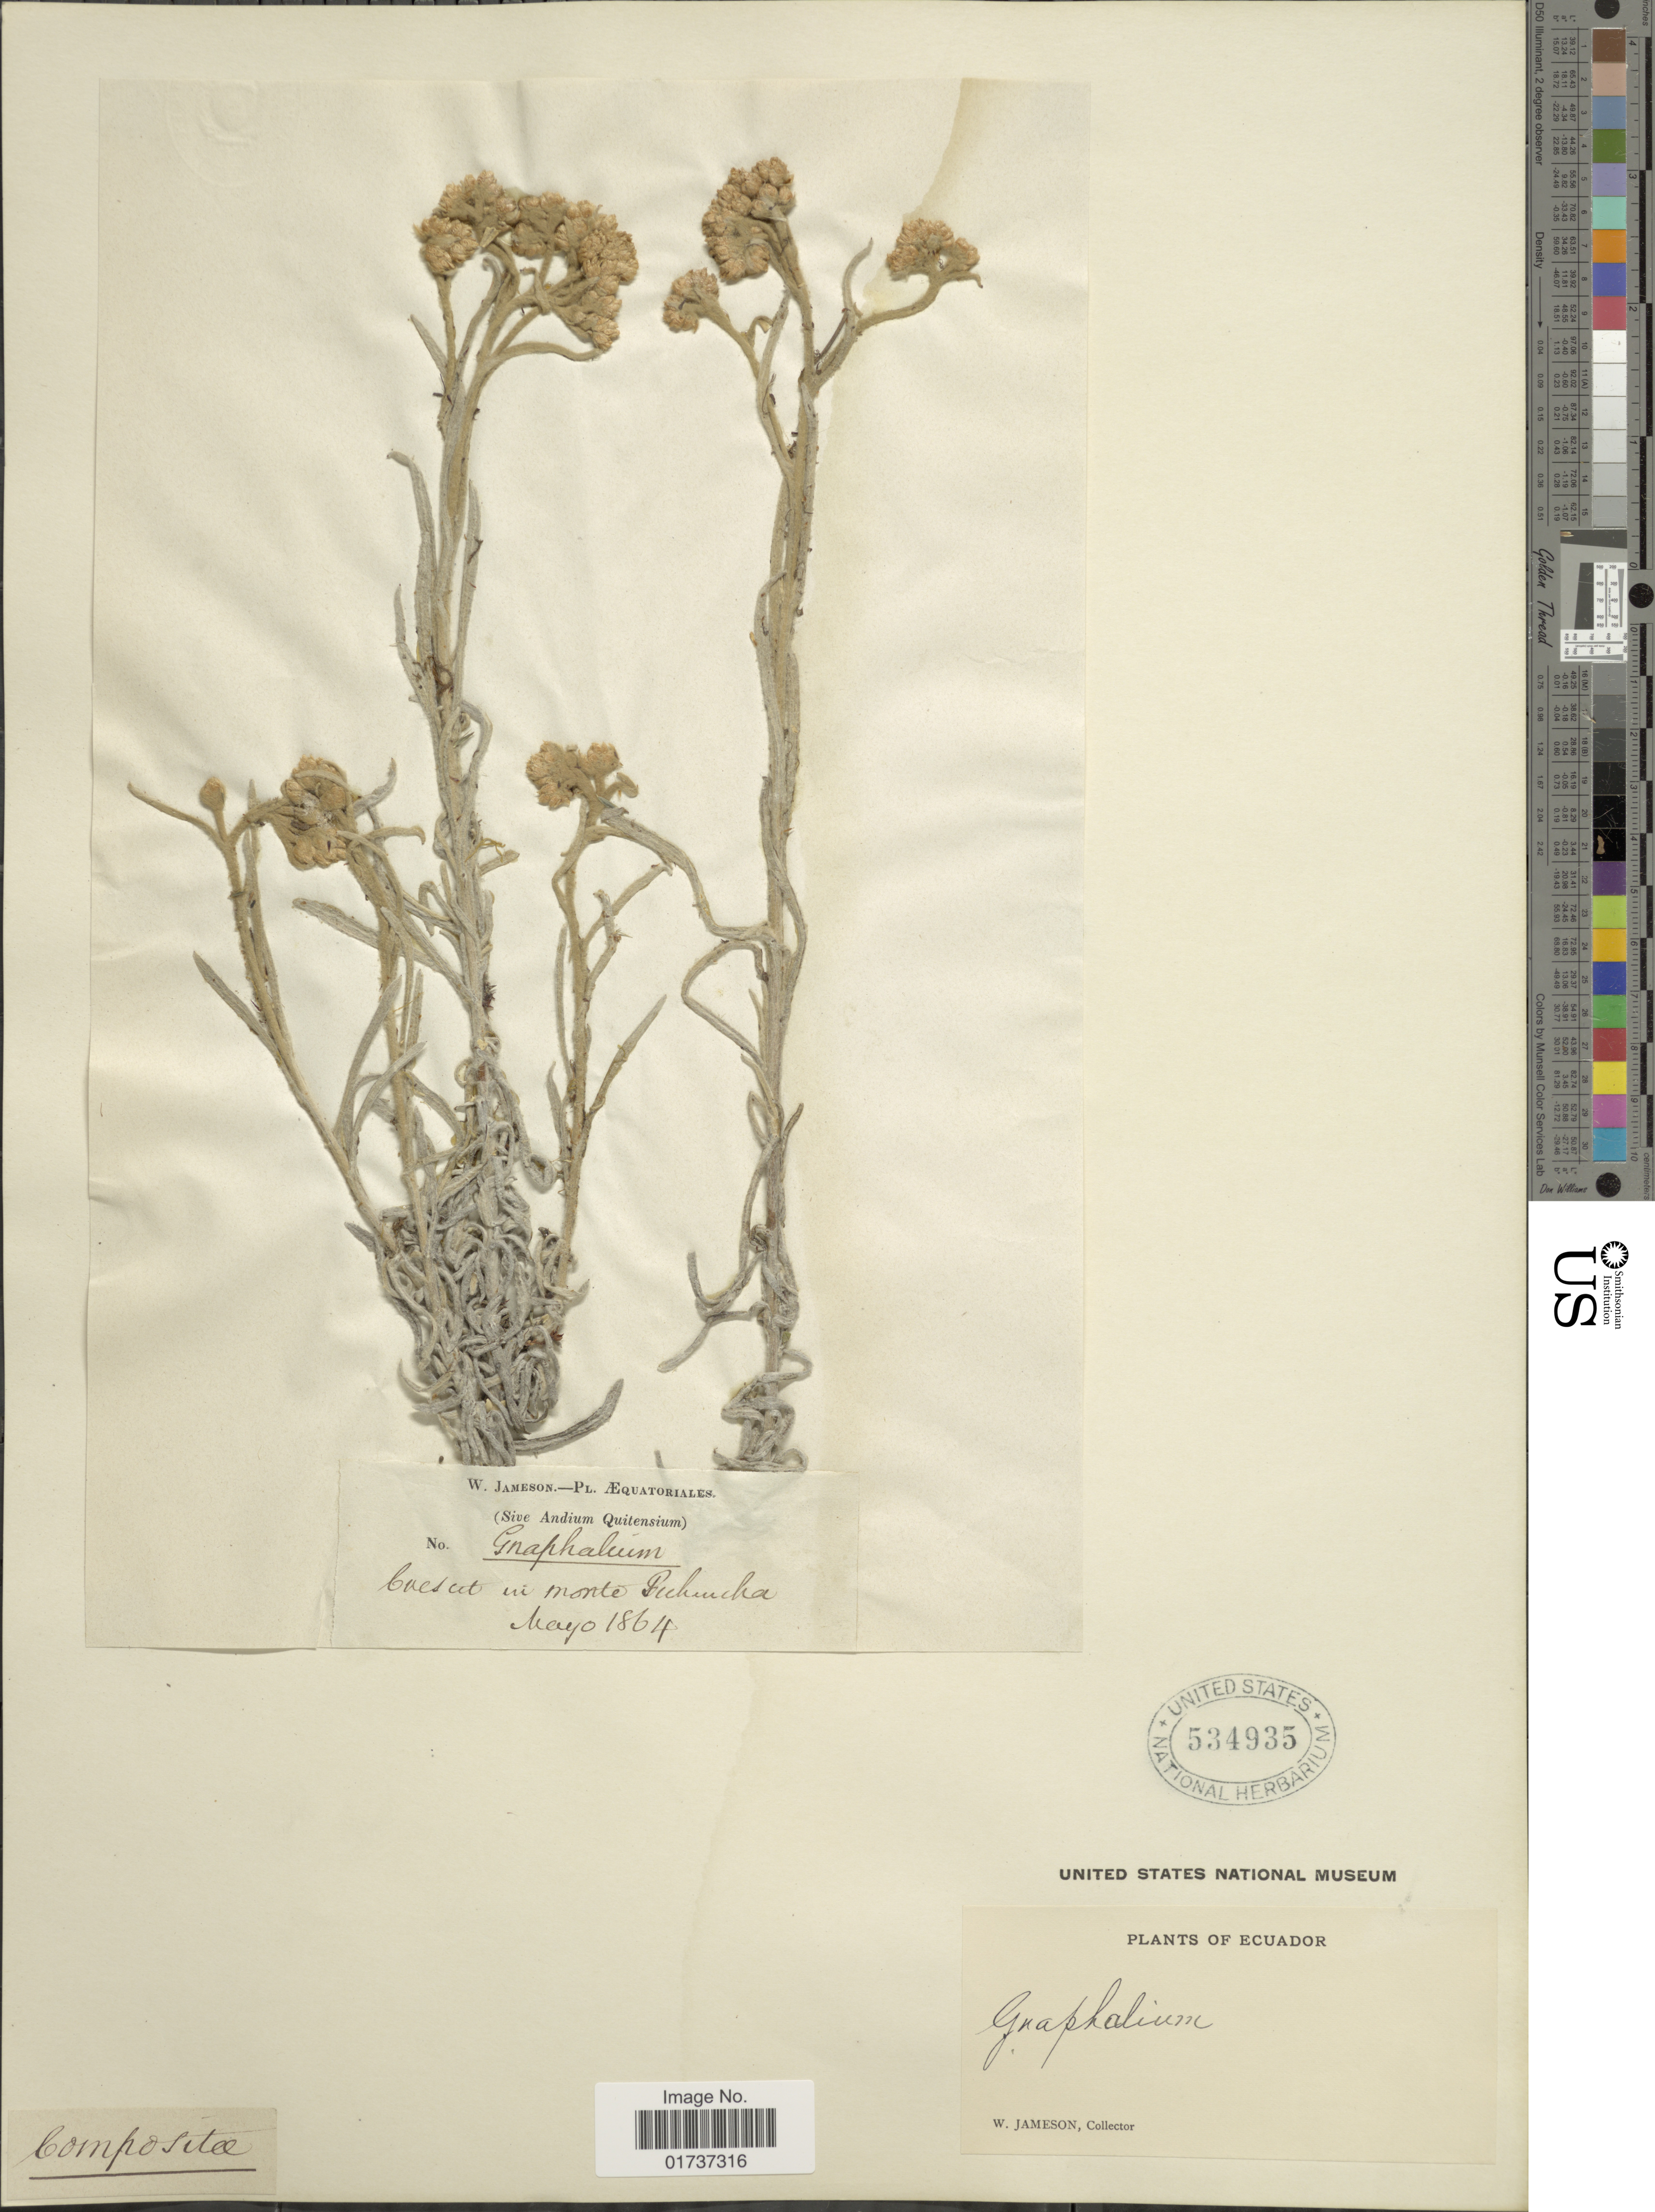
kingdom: Plantae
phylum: Tracheophyta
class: Magnoliopsida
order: Asterales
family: Asteraceae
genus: Gnaphalium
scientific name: Gnaphalium sp.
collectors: W. Jameson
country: Ecuador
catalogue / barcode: US 534935